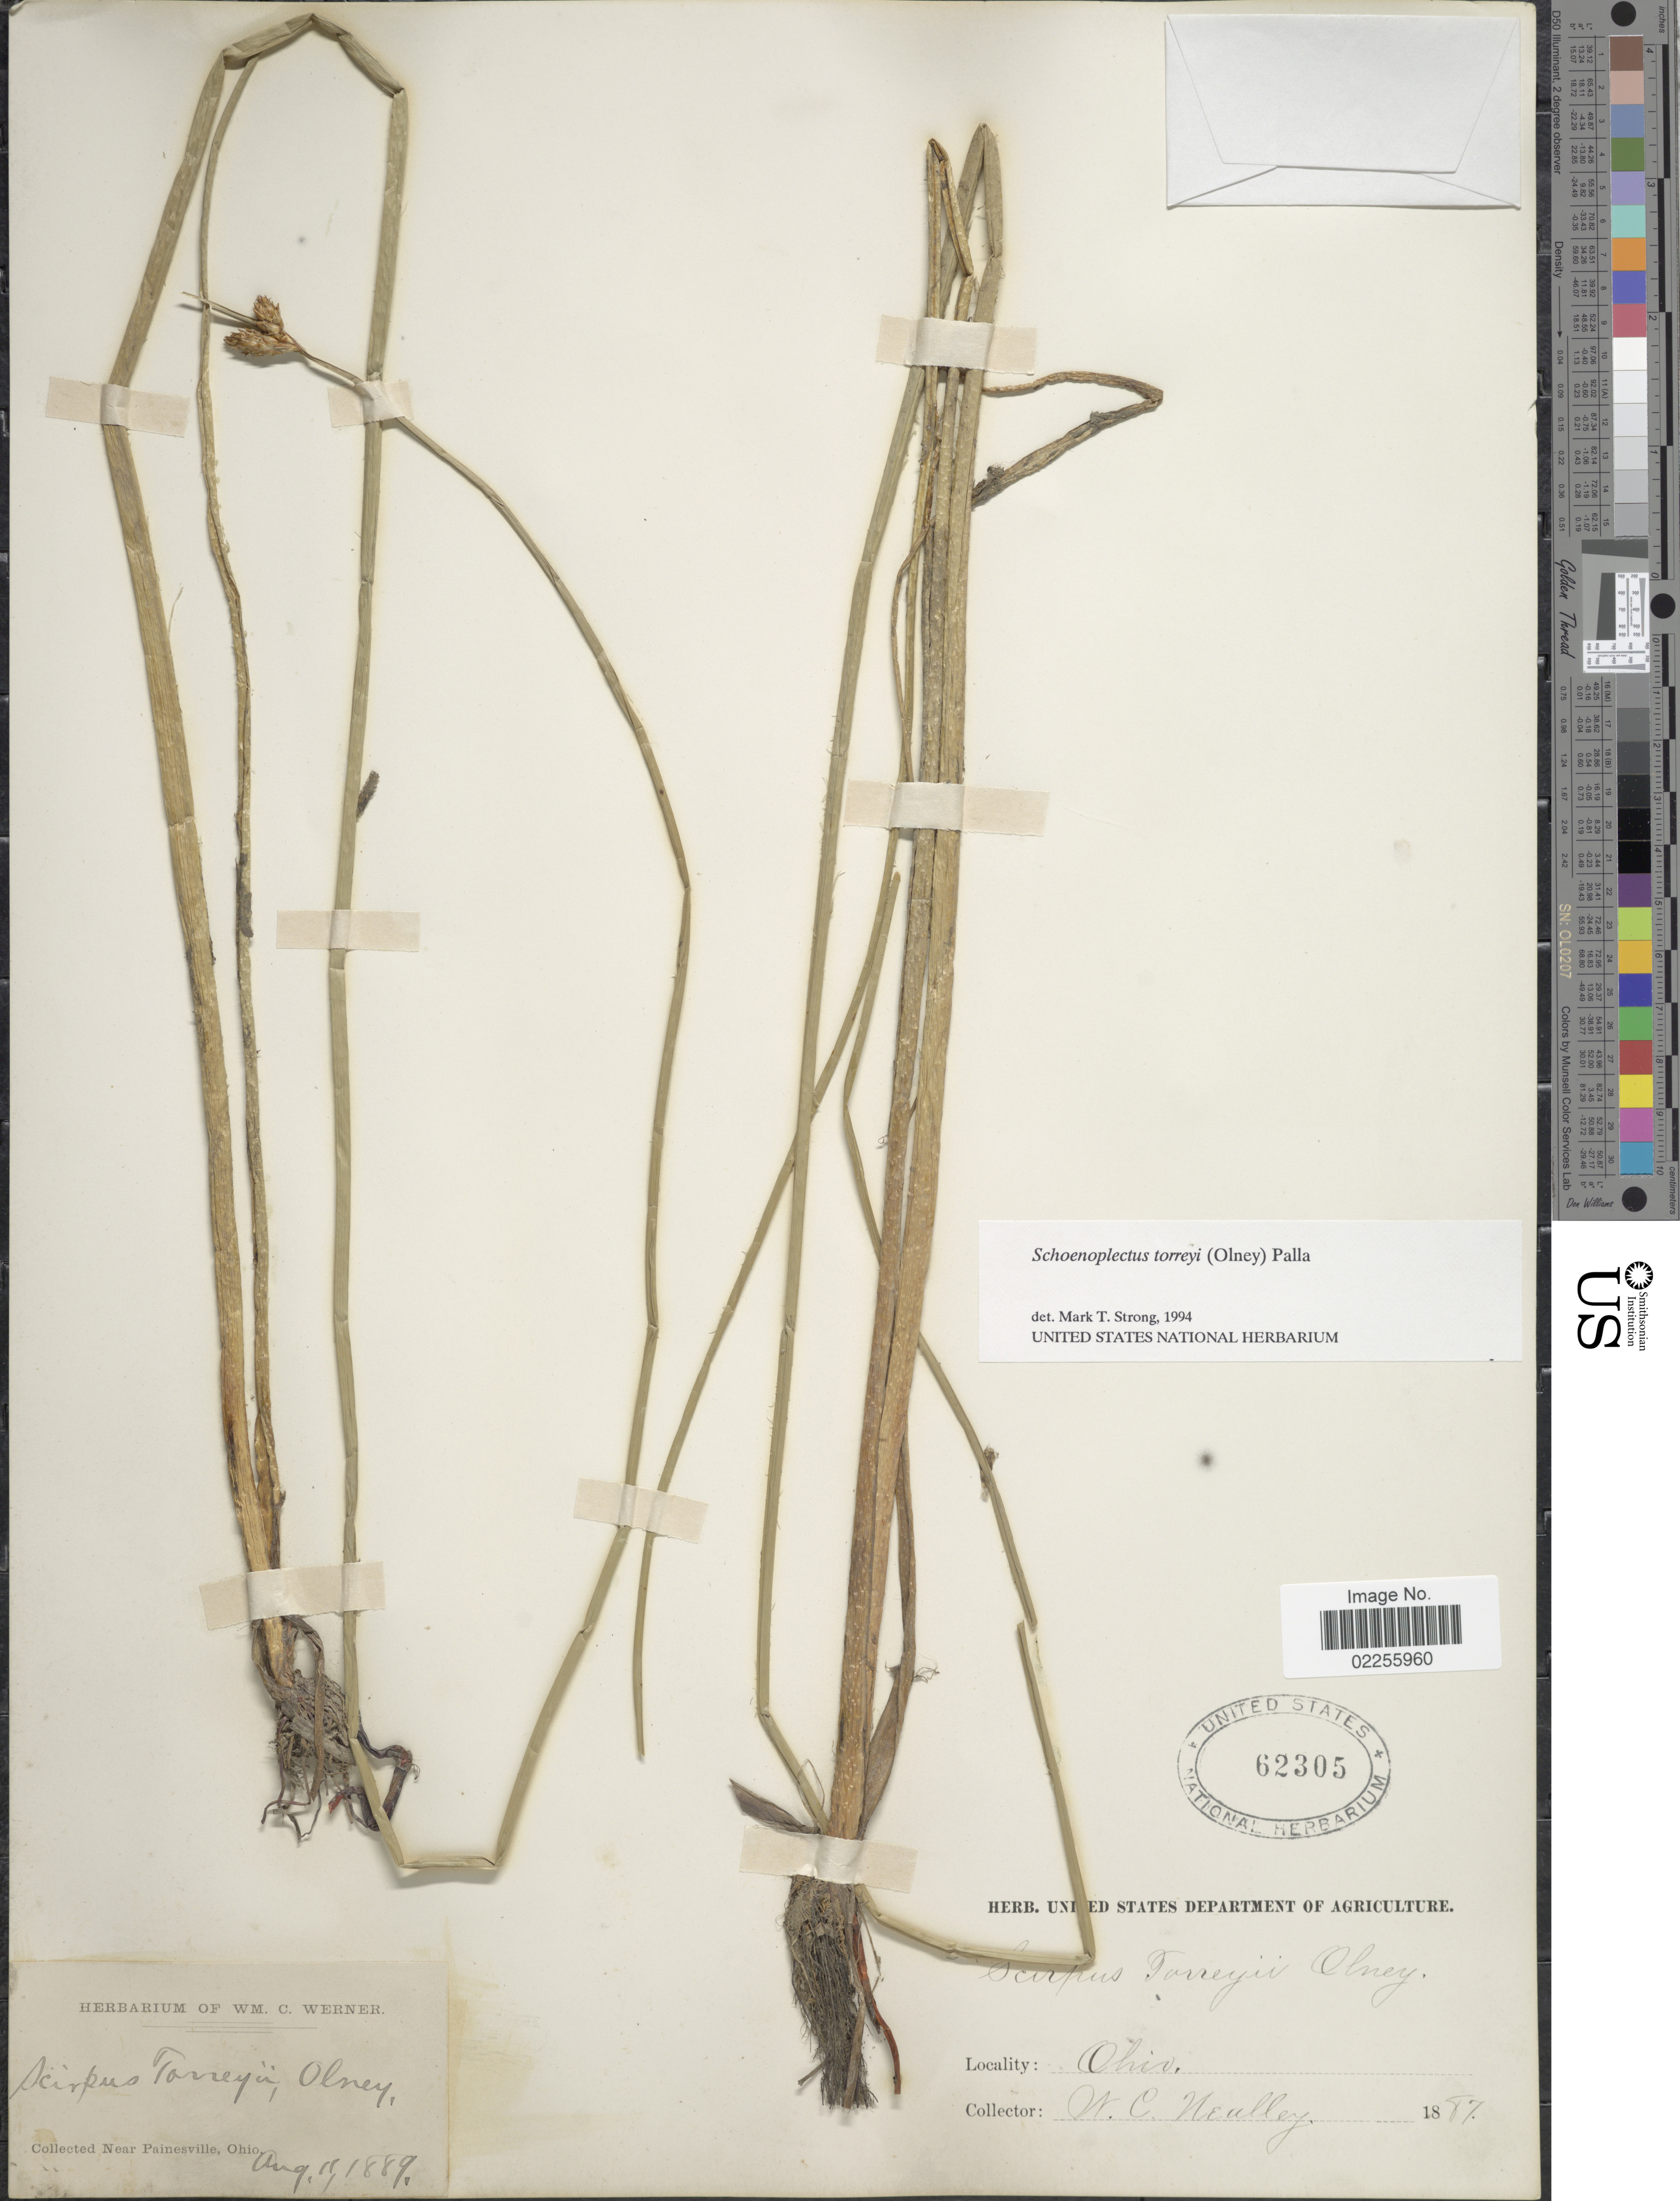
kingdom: Plantae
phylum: Tracheophyta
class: Liliopsida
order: Poales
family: Cyperaceae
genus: Schoenoplectus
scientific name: Schoenoplectus torreyi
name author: (Olney) Palla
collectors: W. Nealley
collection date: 1889-08-11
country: United States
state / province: Ohio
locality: Near Painesville.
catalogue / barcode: US 62305